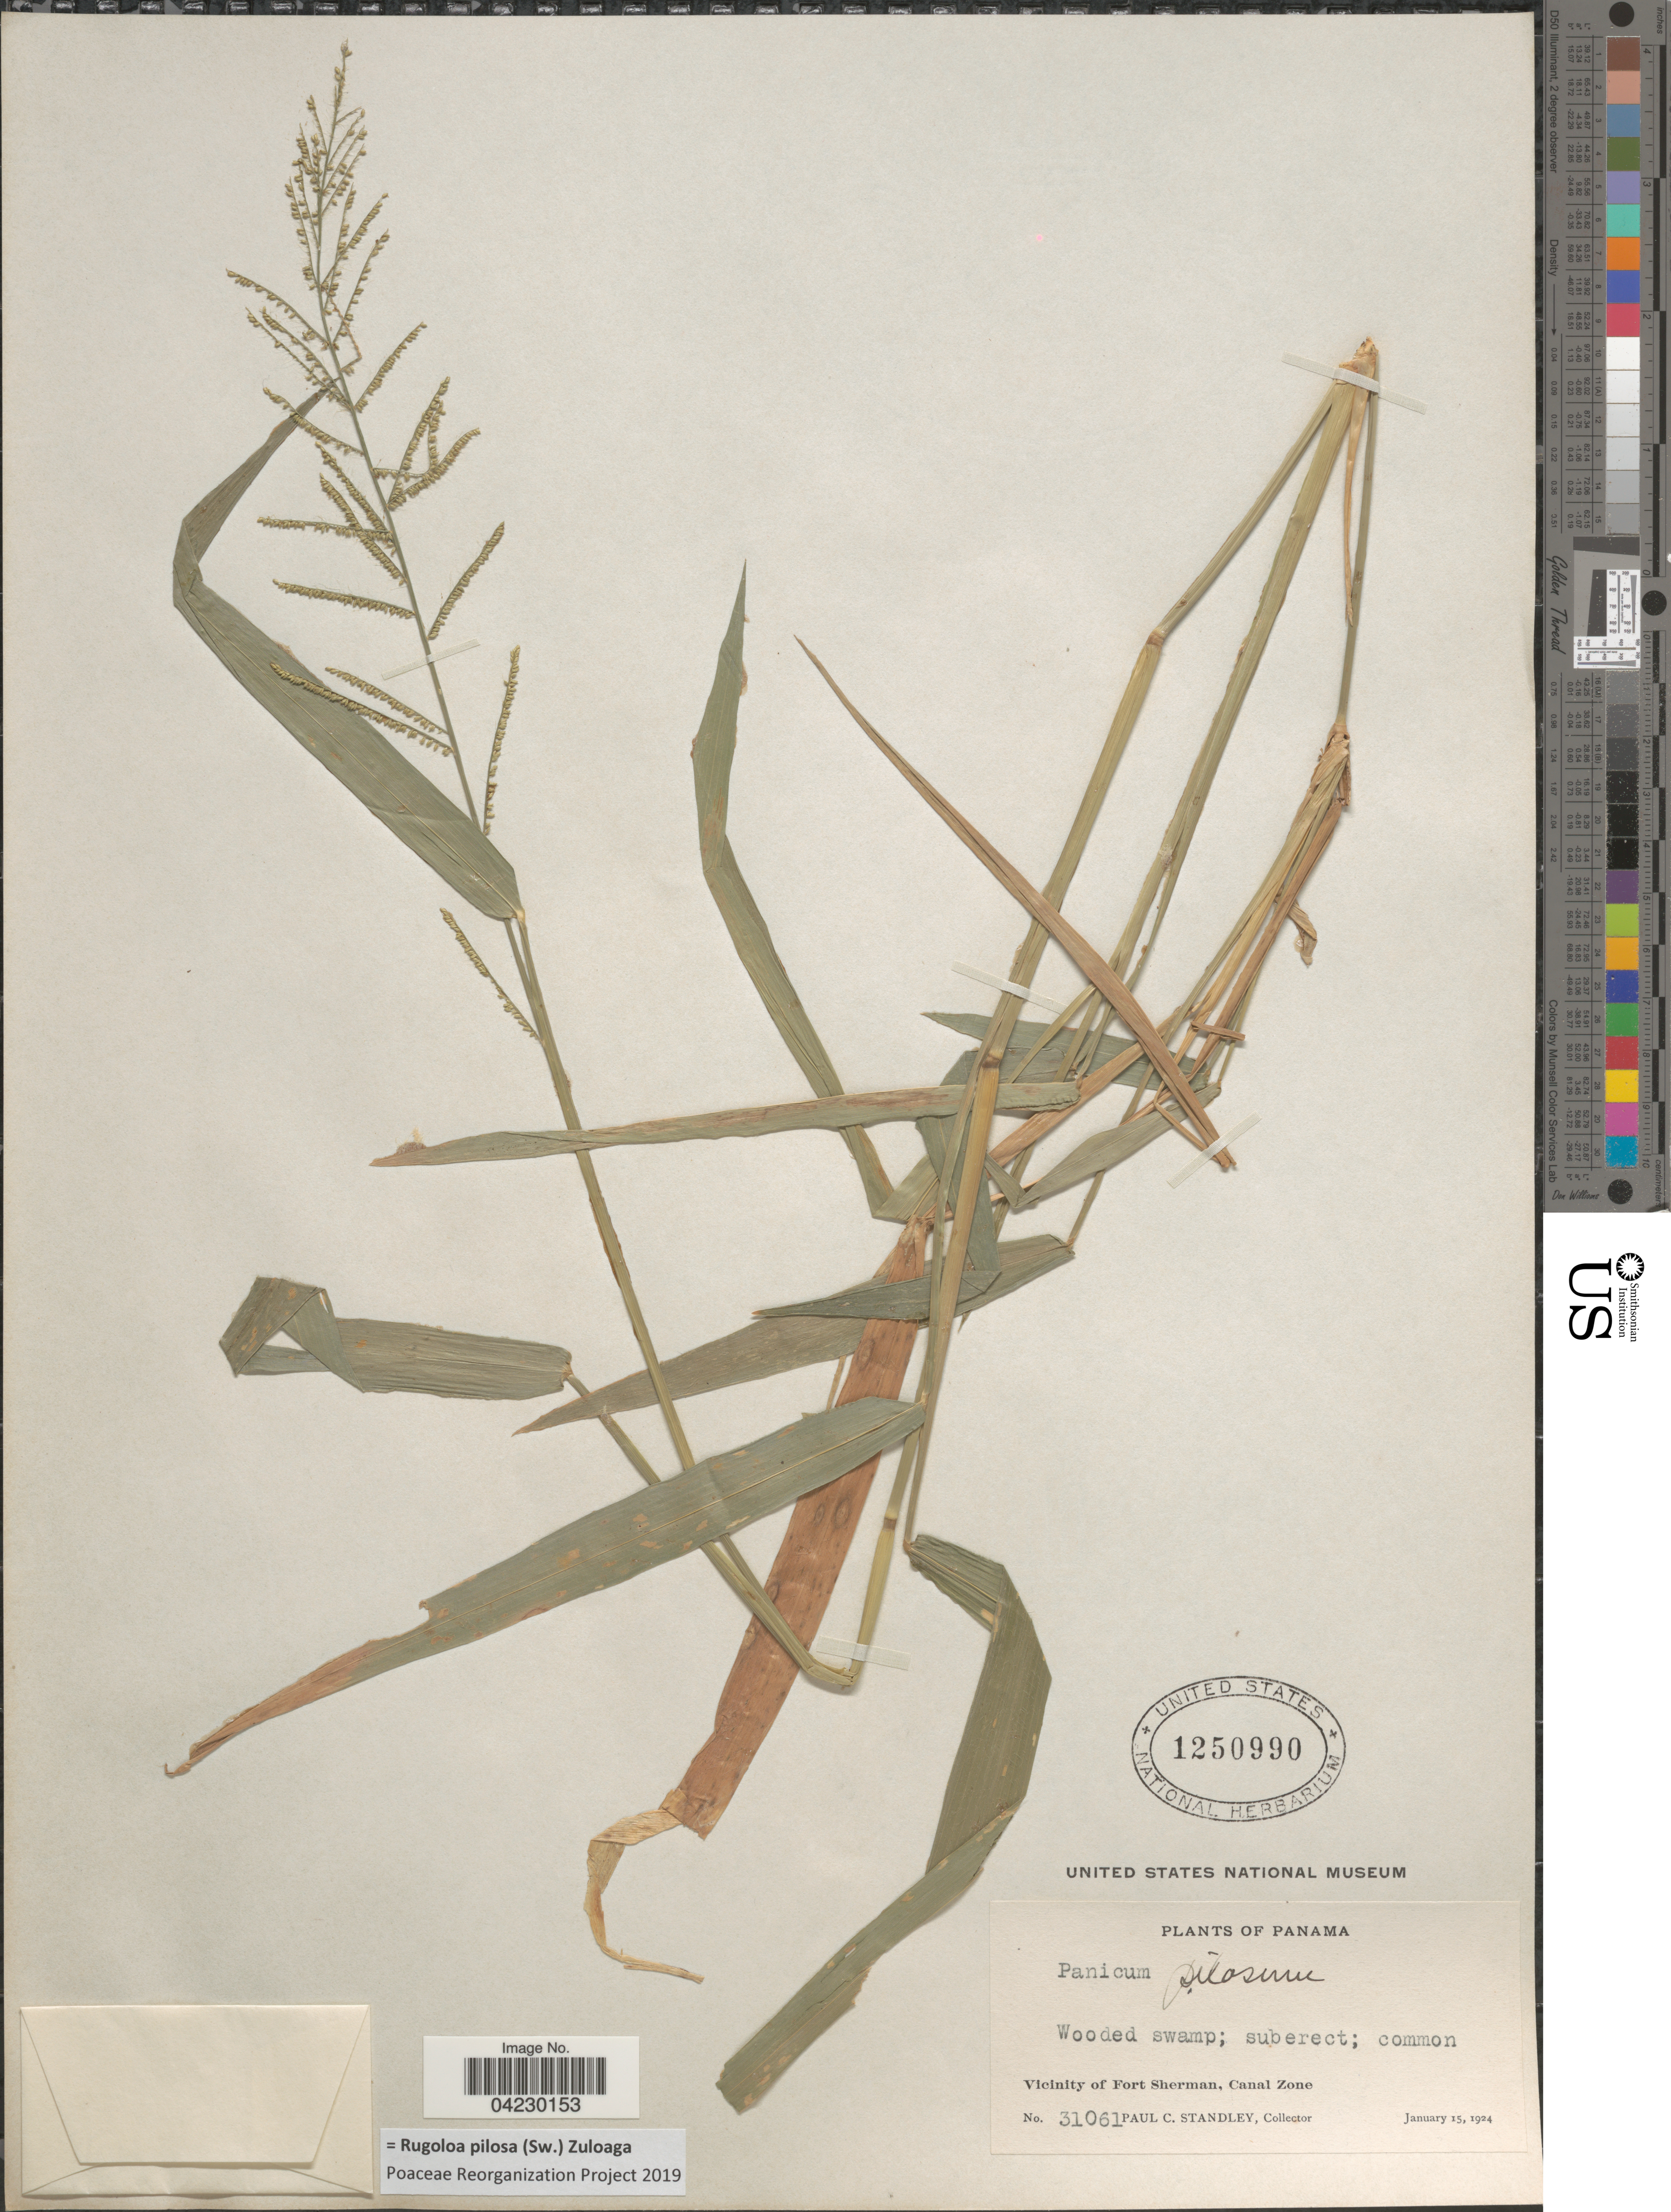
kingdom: Plantae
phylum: Tracheophyta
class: Liliopsida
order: Poales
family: Poaceae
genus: Rugoloa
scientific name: Rugoloa pilosa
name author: (Sw.) Zuloaga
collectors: P. C. Standley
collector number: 31061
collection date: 1924-01-15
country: Panama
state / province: Colón / Panamá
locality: Wooded swamp. Vicinity of Fort Sherman, Canal Zone.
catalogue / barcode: US 1250990